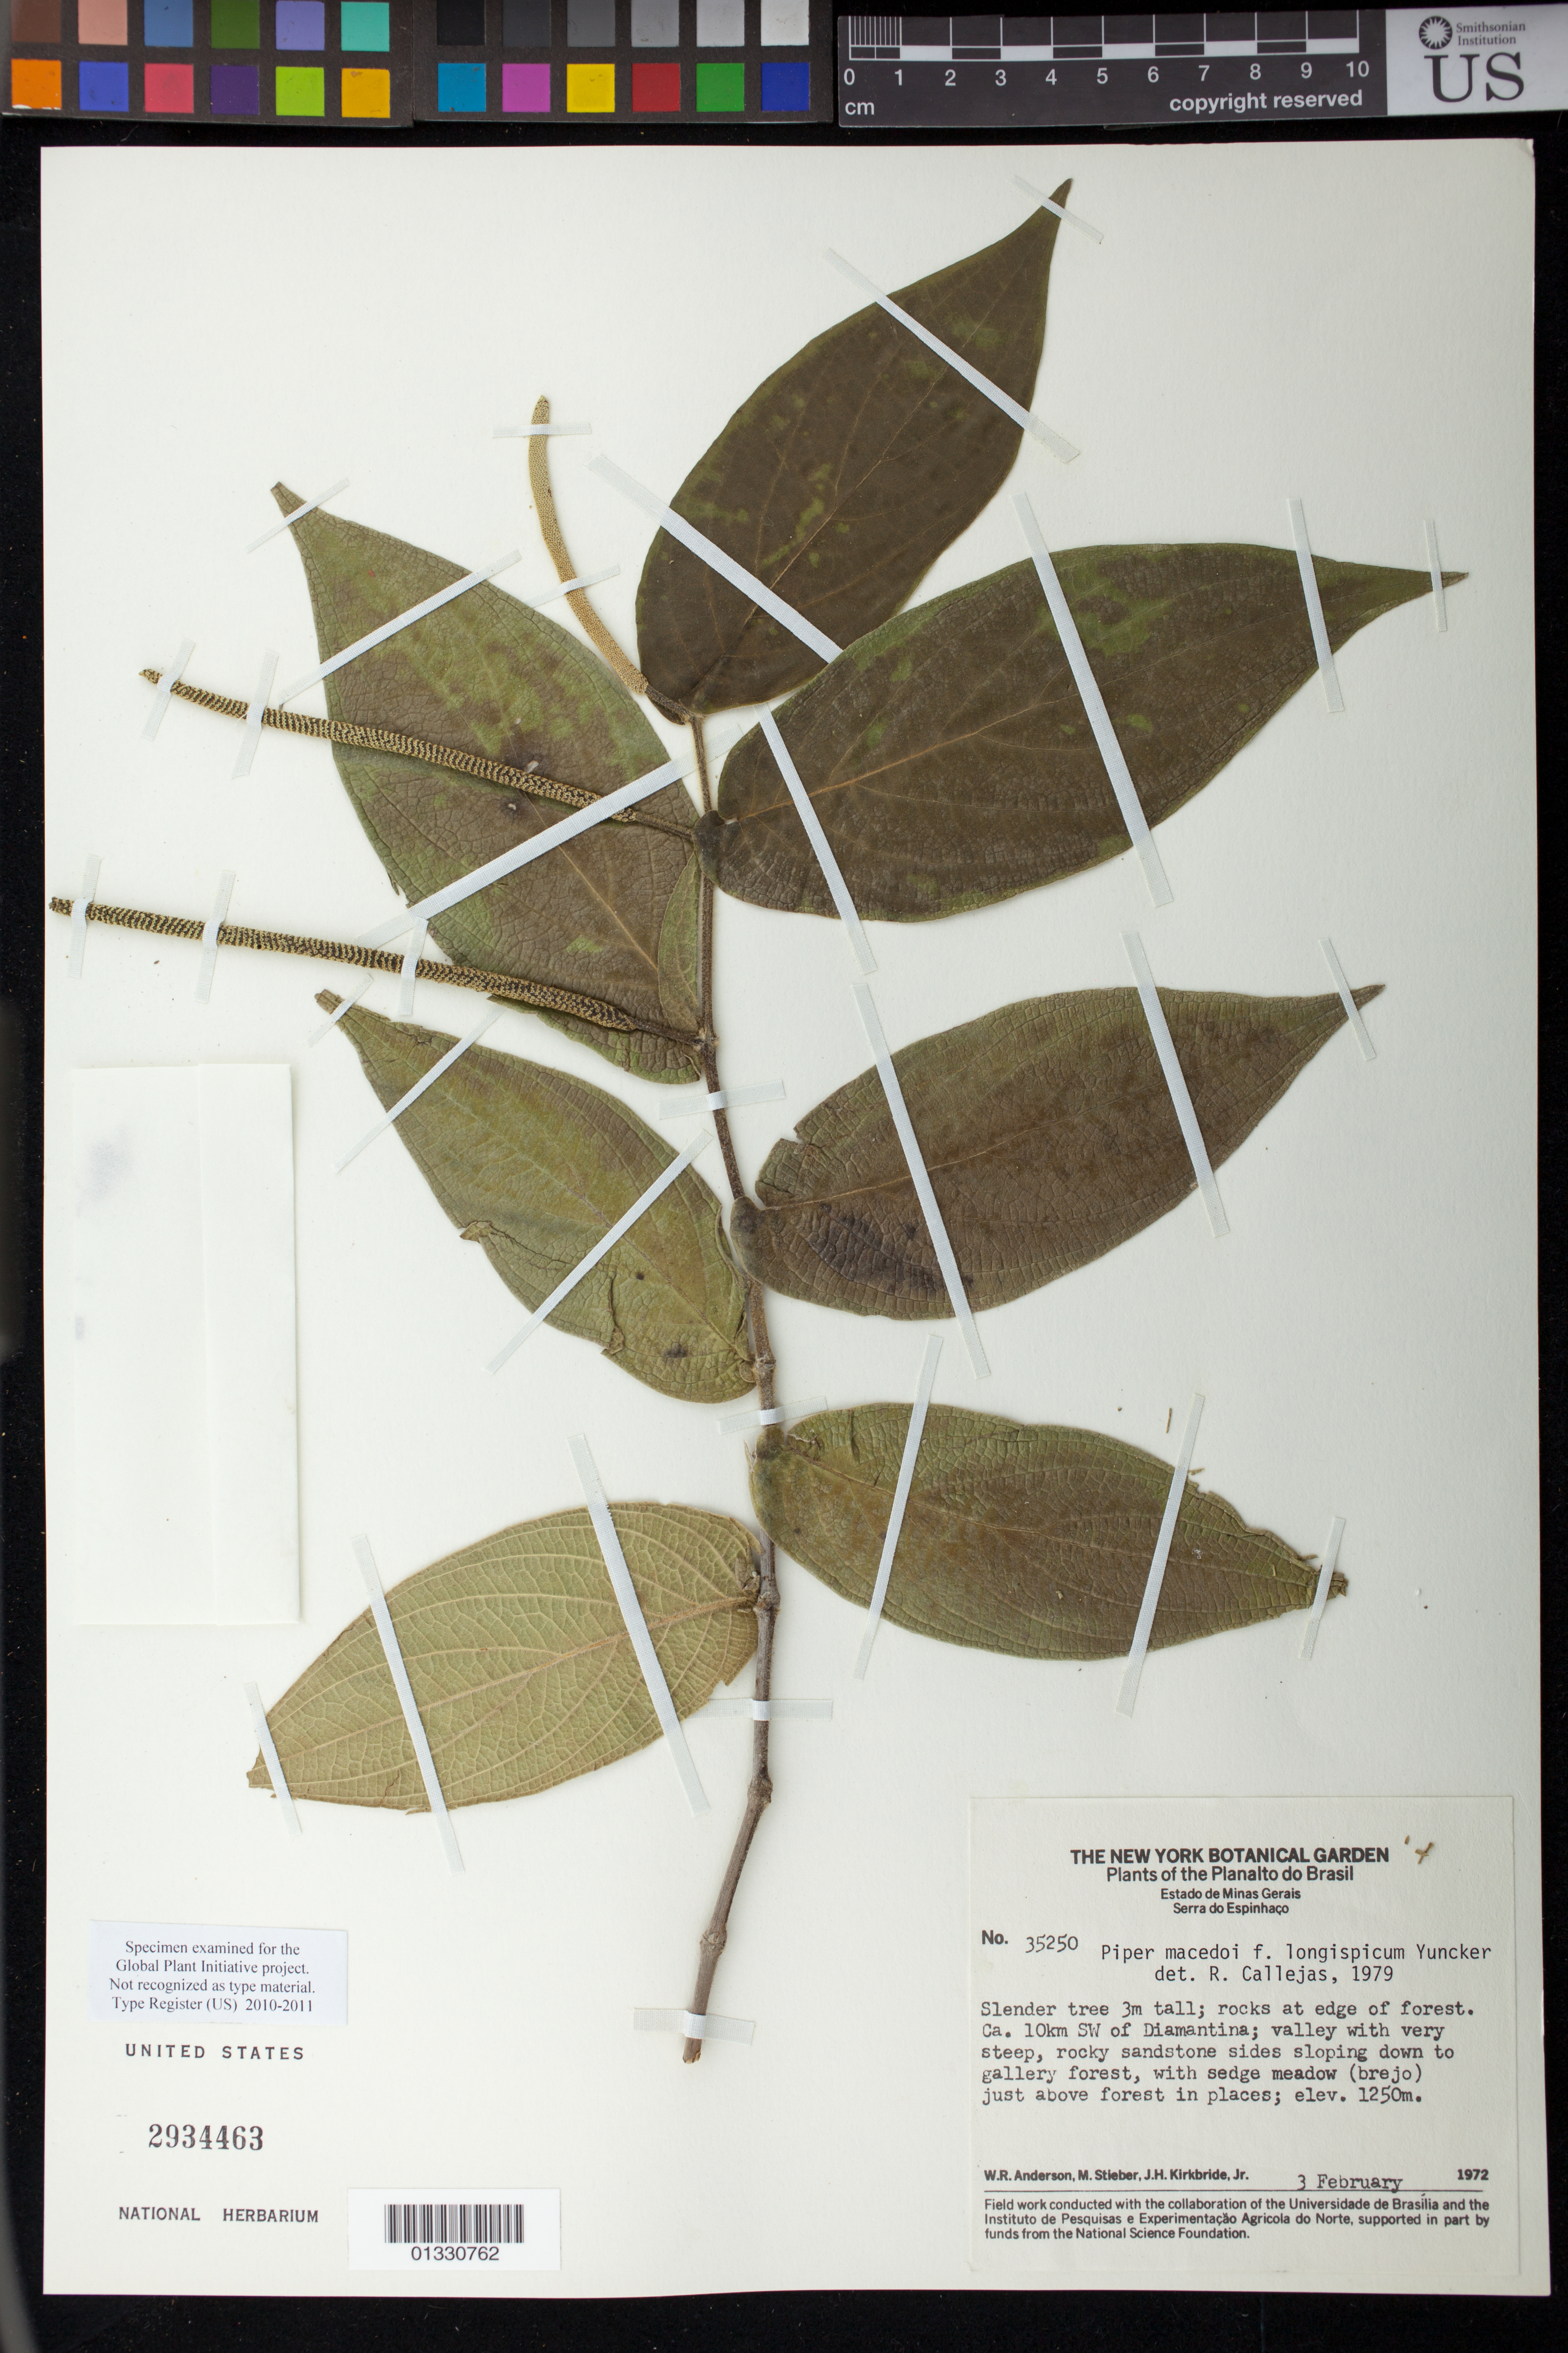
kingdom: Plantae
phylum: Tracheophyta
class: Magnoliopsida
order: Piperales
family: Piperaceae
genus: Piper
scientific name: Piper macedoi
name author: Yunck.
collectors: W. Anderson, M. T. Stieber & J. H. Kirkbride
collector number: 35250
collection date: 1972-02-03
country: Brazil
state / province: Minas Gerais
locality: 10km SW of Diamantina.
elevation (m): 1250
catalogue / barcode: US 2934463